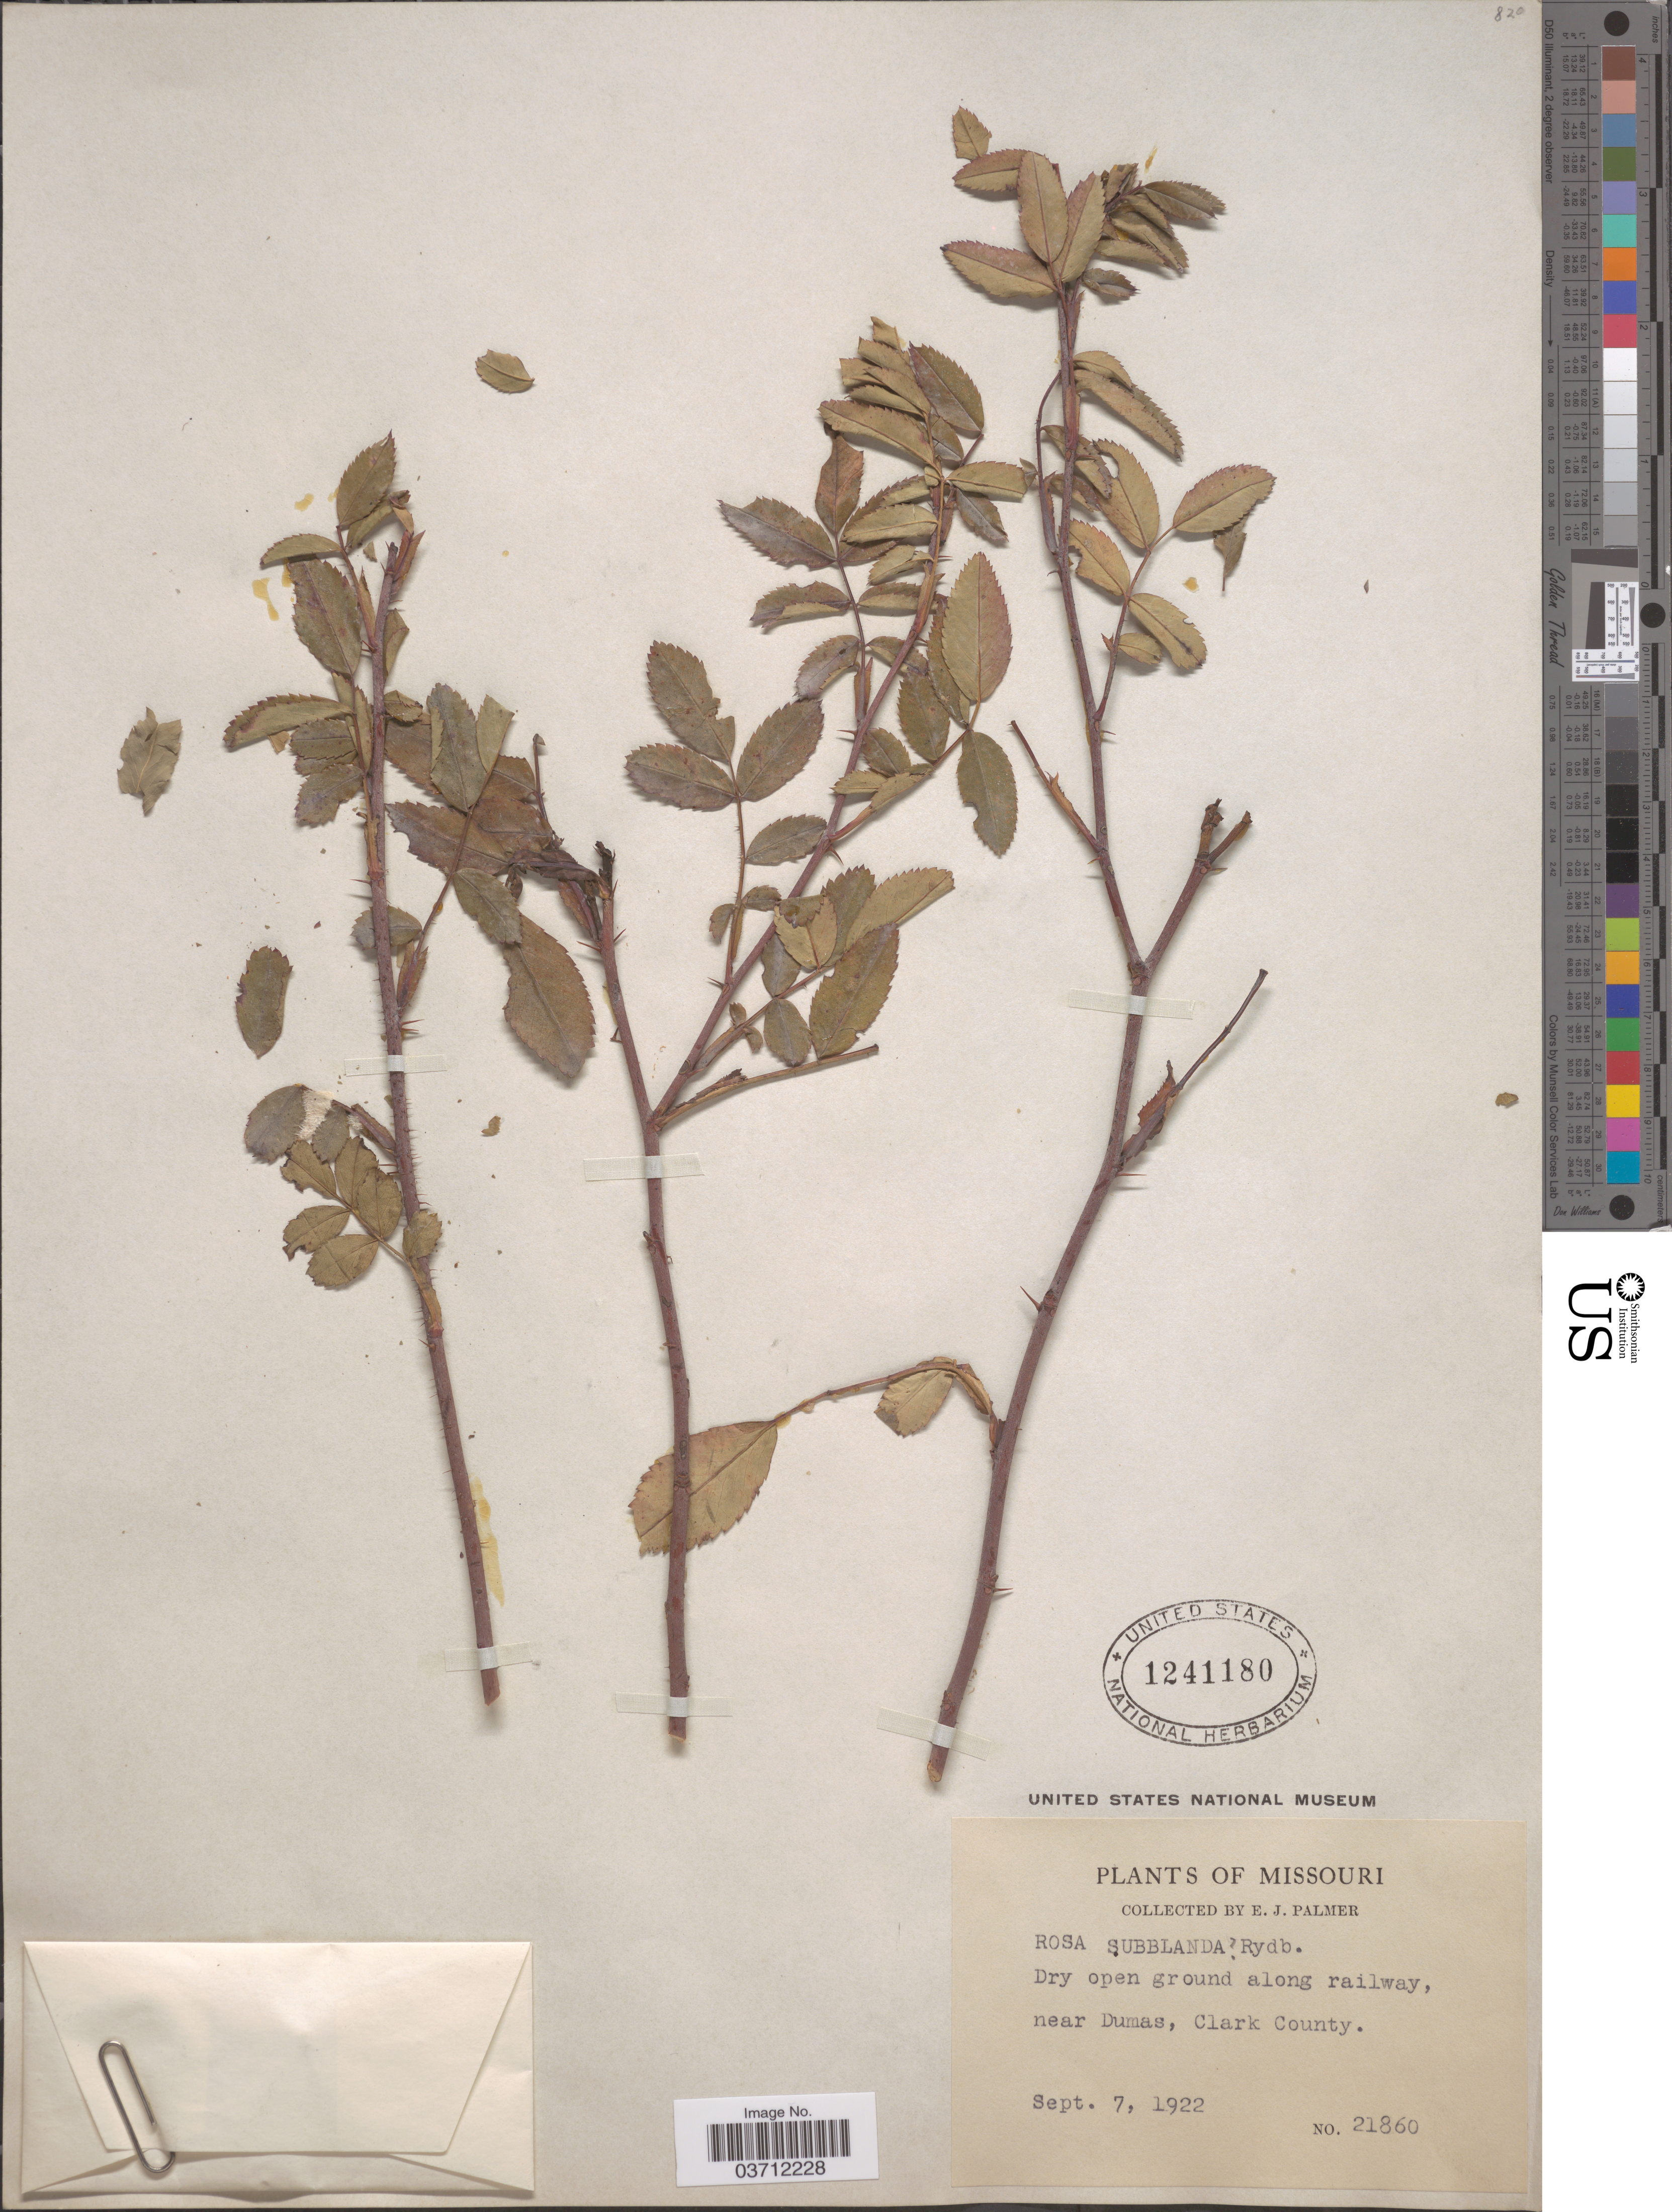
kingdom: Plantae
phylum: Tracheophyta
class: Magnoliopsida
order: Rosales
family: Rosaceae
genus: Rosa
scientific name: Rosa blanda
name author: Aiton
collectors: E. J. Palmer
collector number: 21860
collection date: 1922-09-07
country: United States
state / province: Missouri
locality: Dry open ground along railway, near Dumas, Clark County.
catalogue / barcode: US 1241180